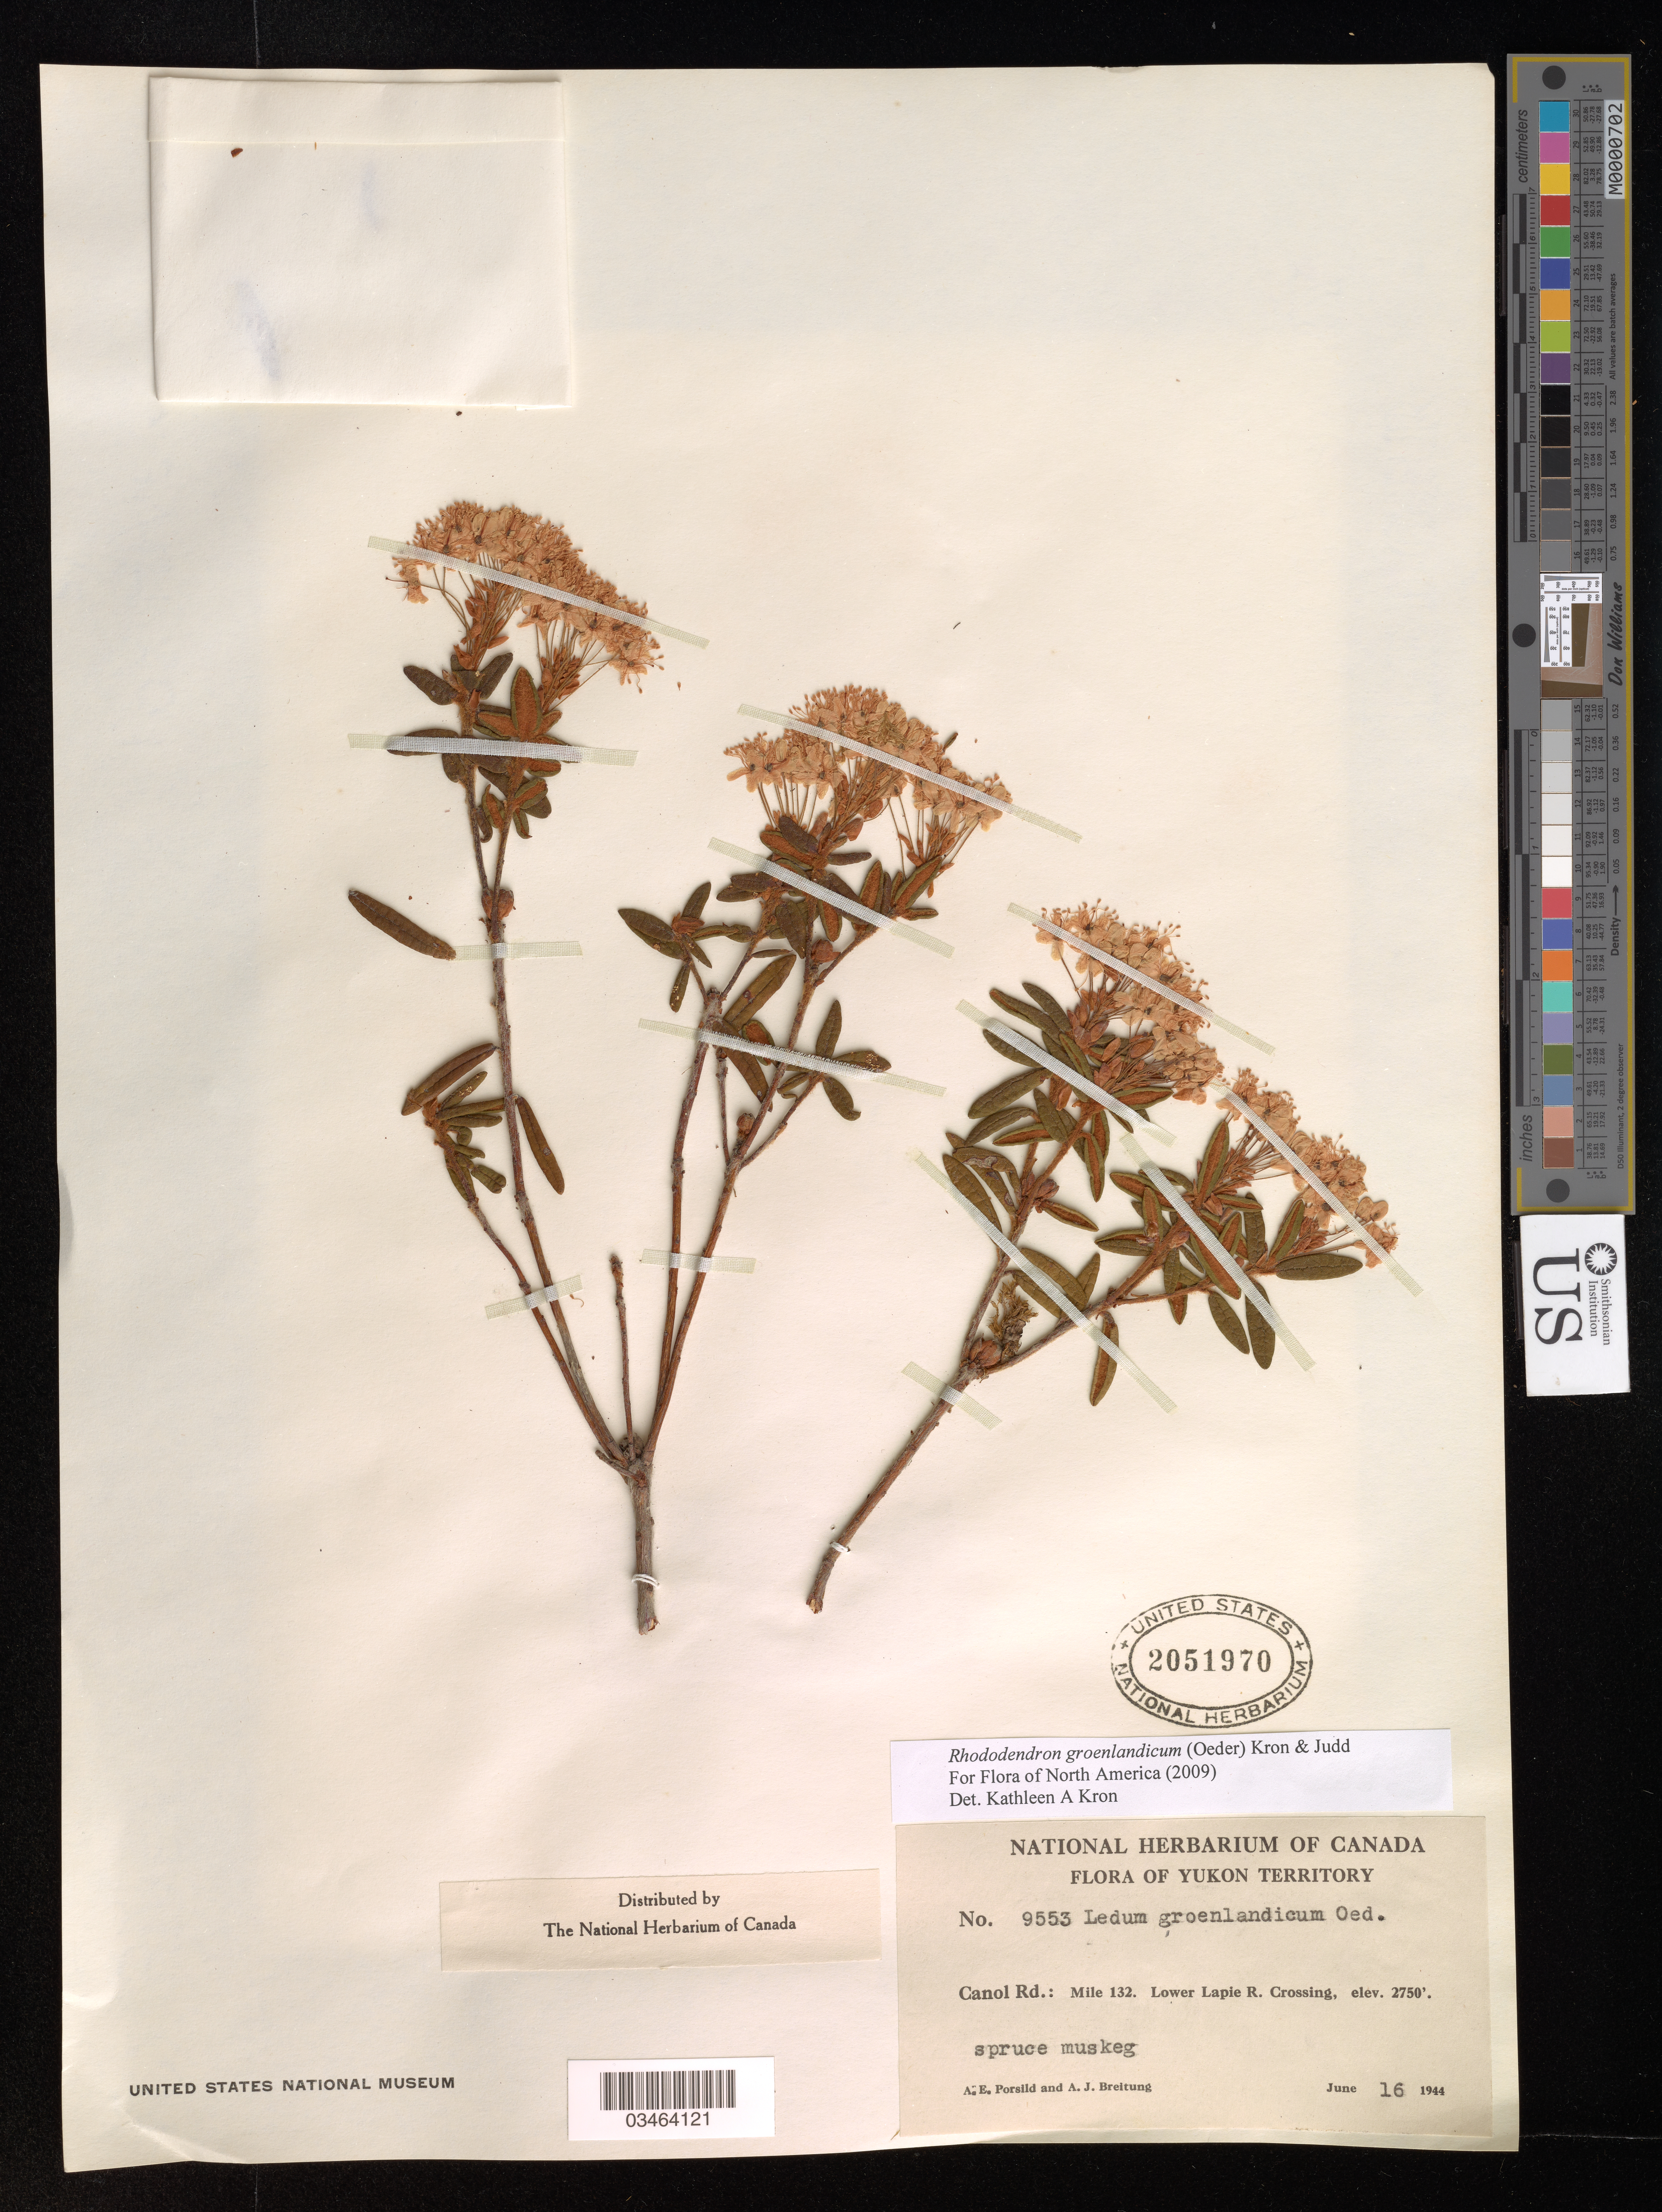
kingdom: Plantae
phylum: Tracheophyta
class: Magnoliopsida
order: Ericales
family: Ericaceae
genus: Rhododendron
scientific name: Rhododendron groenlandicum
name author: (Oeder) Kron & Judd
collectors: A. Porslid & A. Breitung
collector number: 9553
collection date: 1944-06-16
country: Canada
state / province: Yukon Territory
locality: Canol Rd.: Mile 132. Lower Lapie R. Crossing.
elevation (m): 838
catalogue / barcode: US 2051970